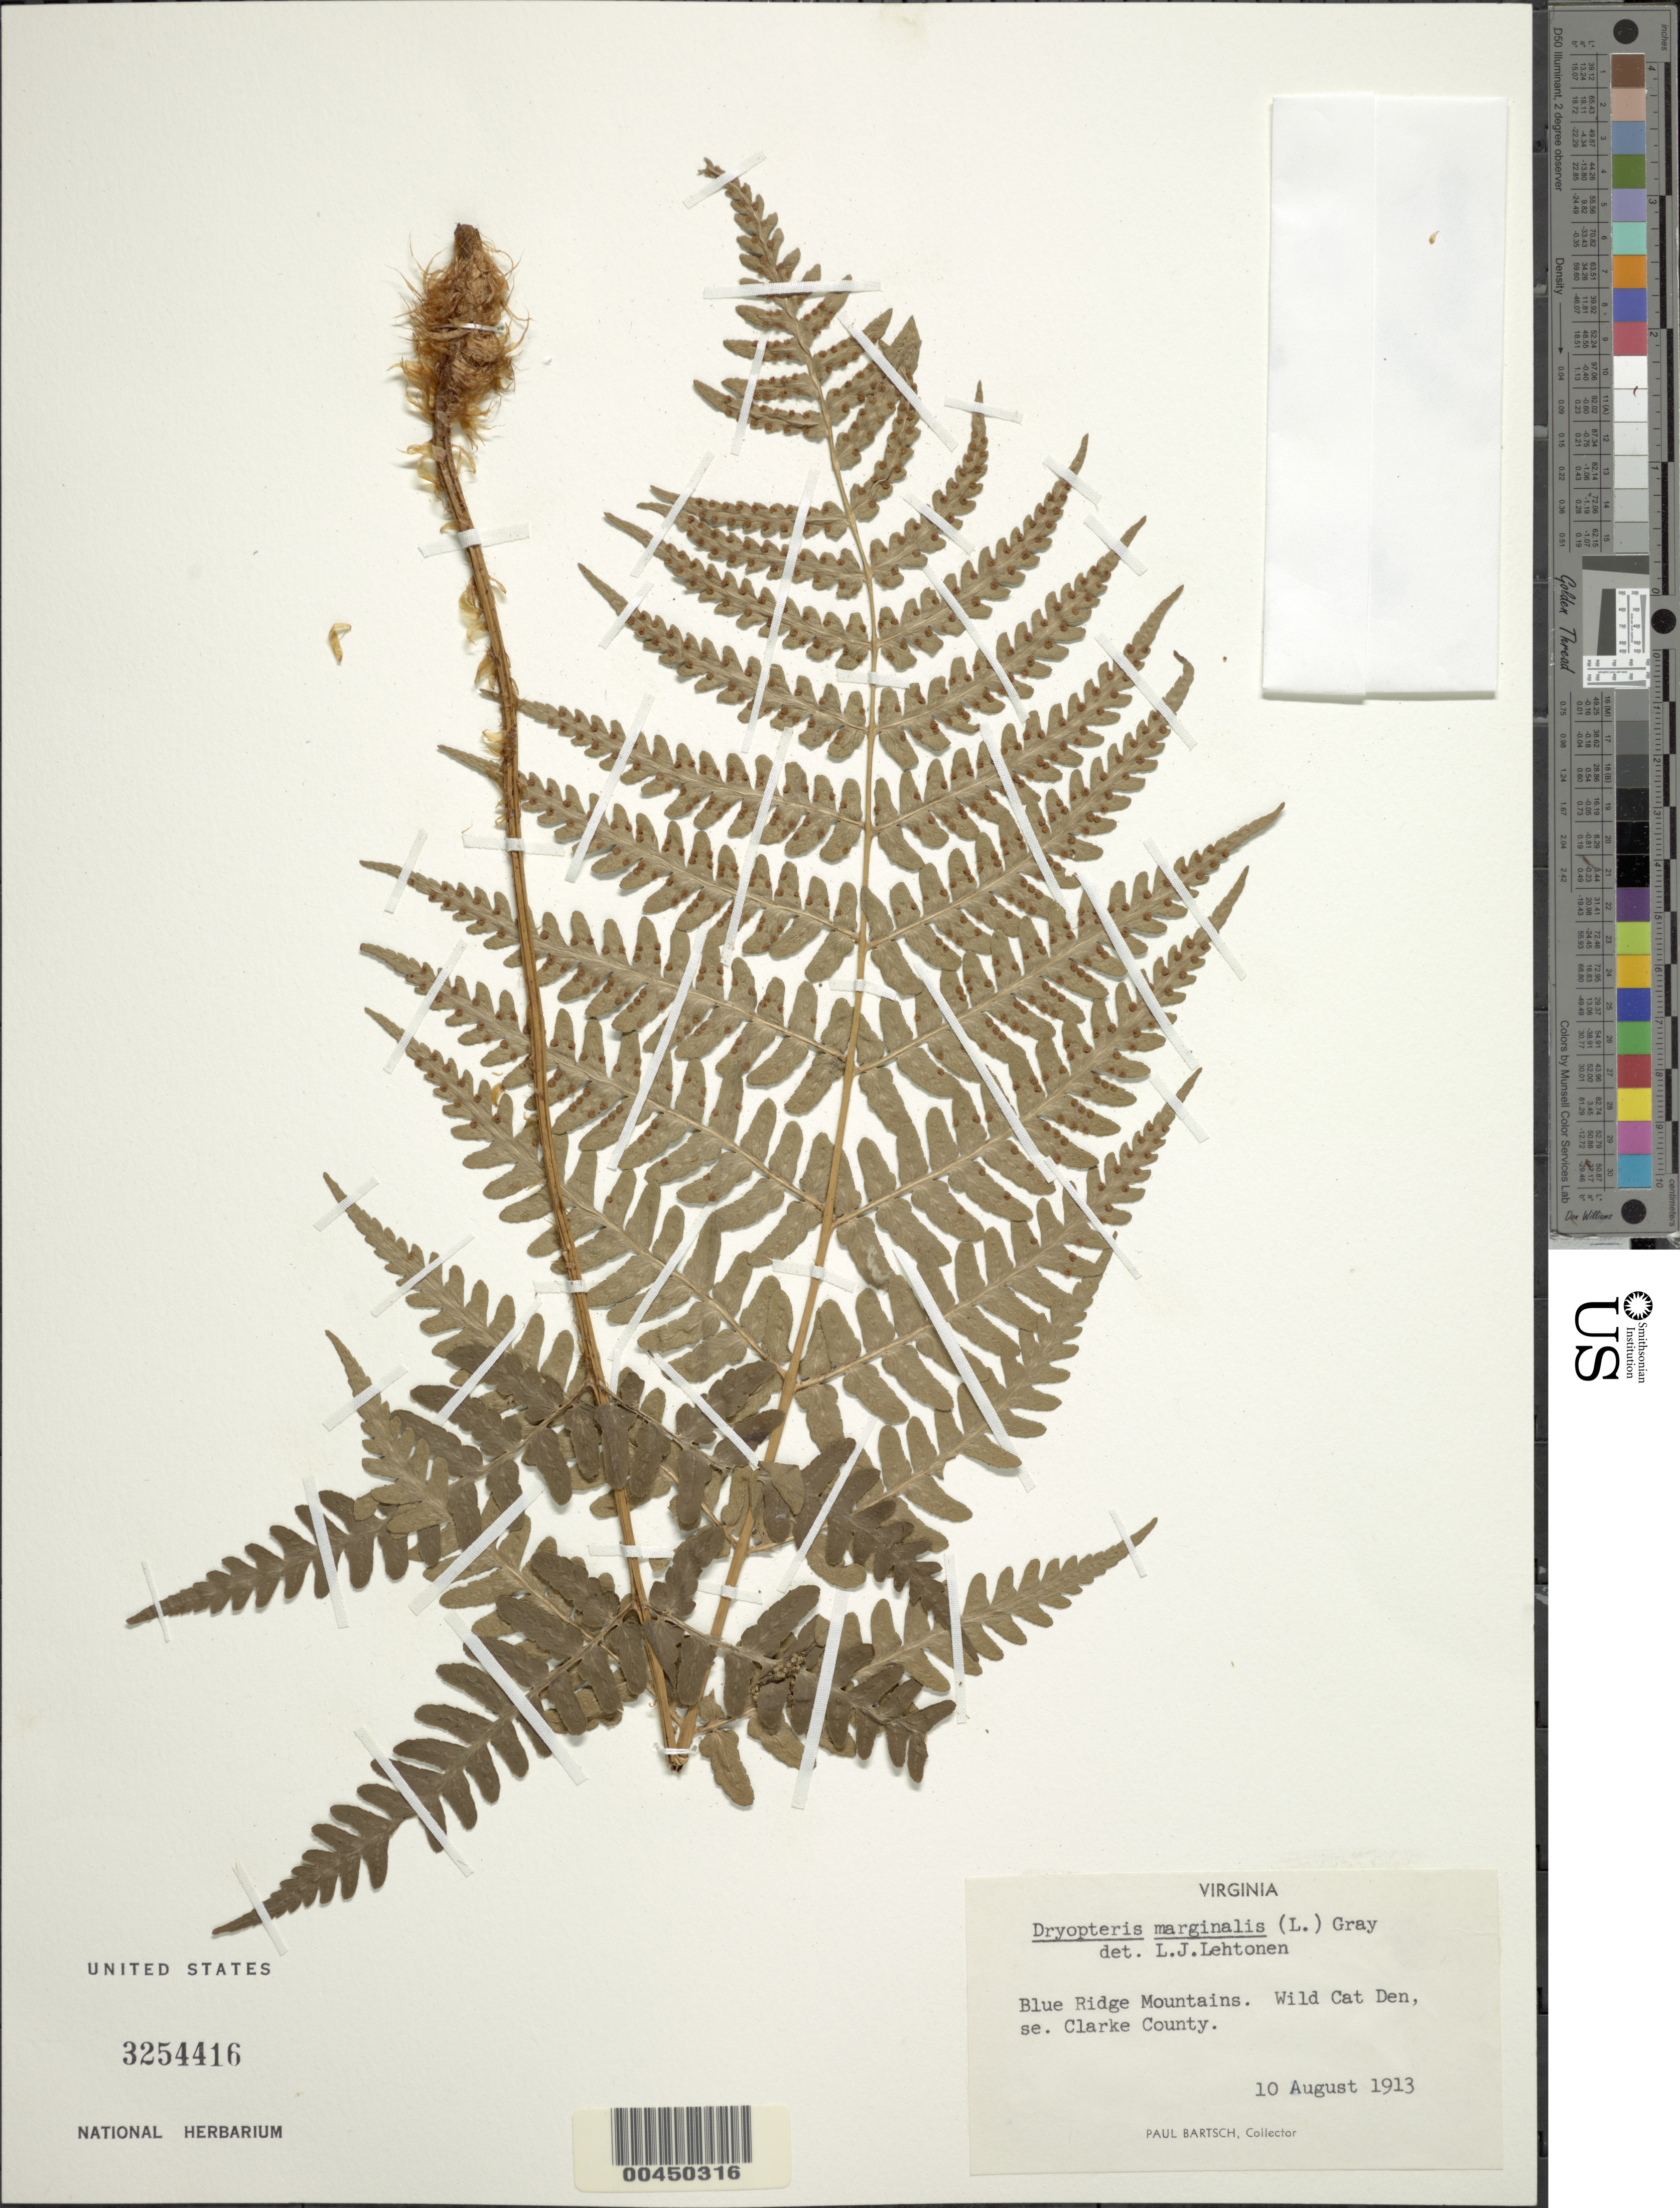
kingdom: Plantae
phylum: Tracheophyta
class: Polypodiopsida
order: Polypodiales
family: Dryopteridaceae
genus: Dryopteris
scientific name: Dryopteris marginalis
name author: (L.) A. Gray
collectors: P. Bartsch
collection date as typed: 10 Aug 1913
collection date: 1913-08-10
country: United States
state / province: Virginia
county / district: Clarke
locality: Blue ridge mountains, wild cat den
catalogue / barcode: US 3254416